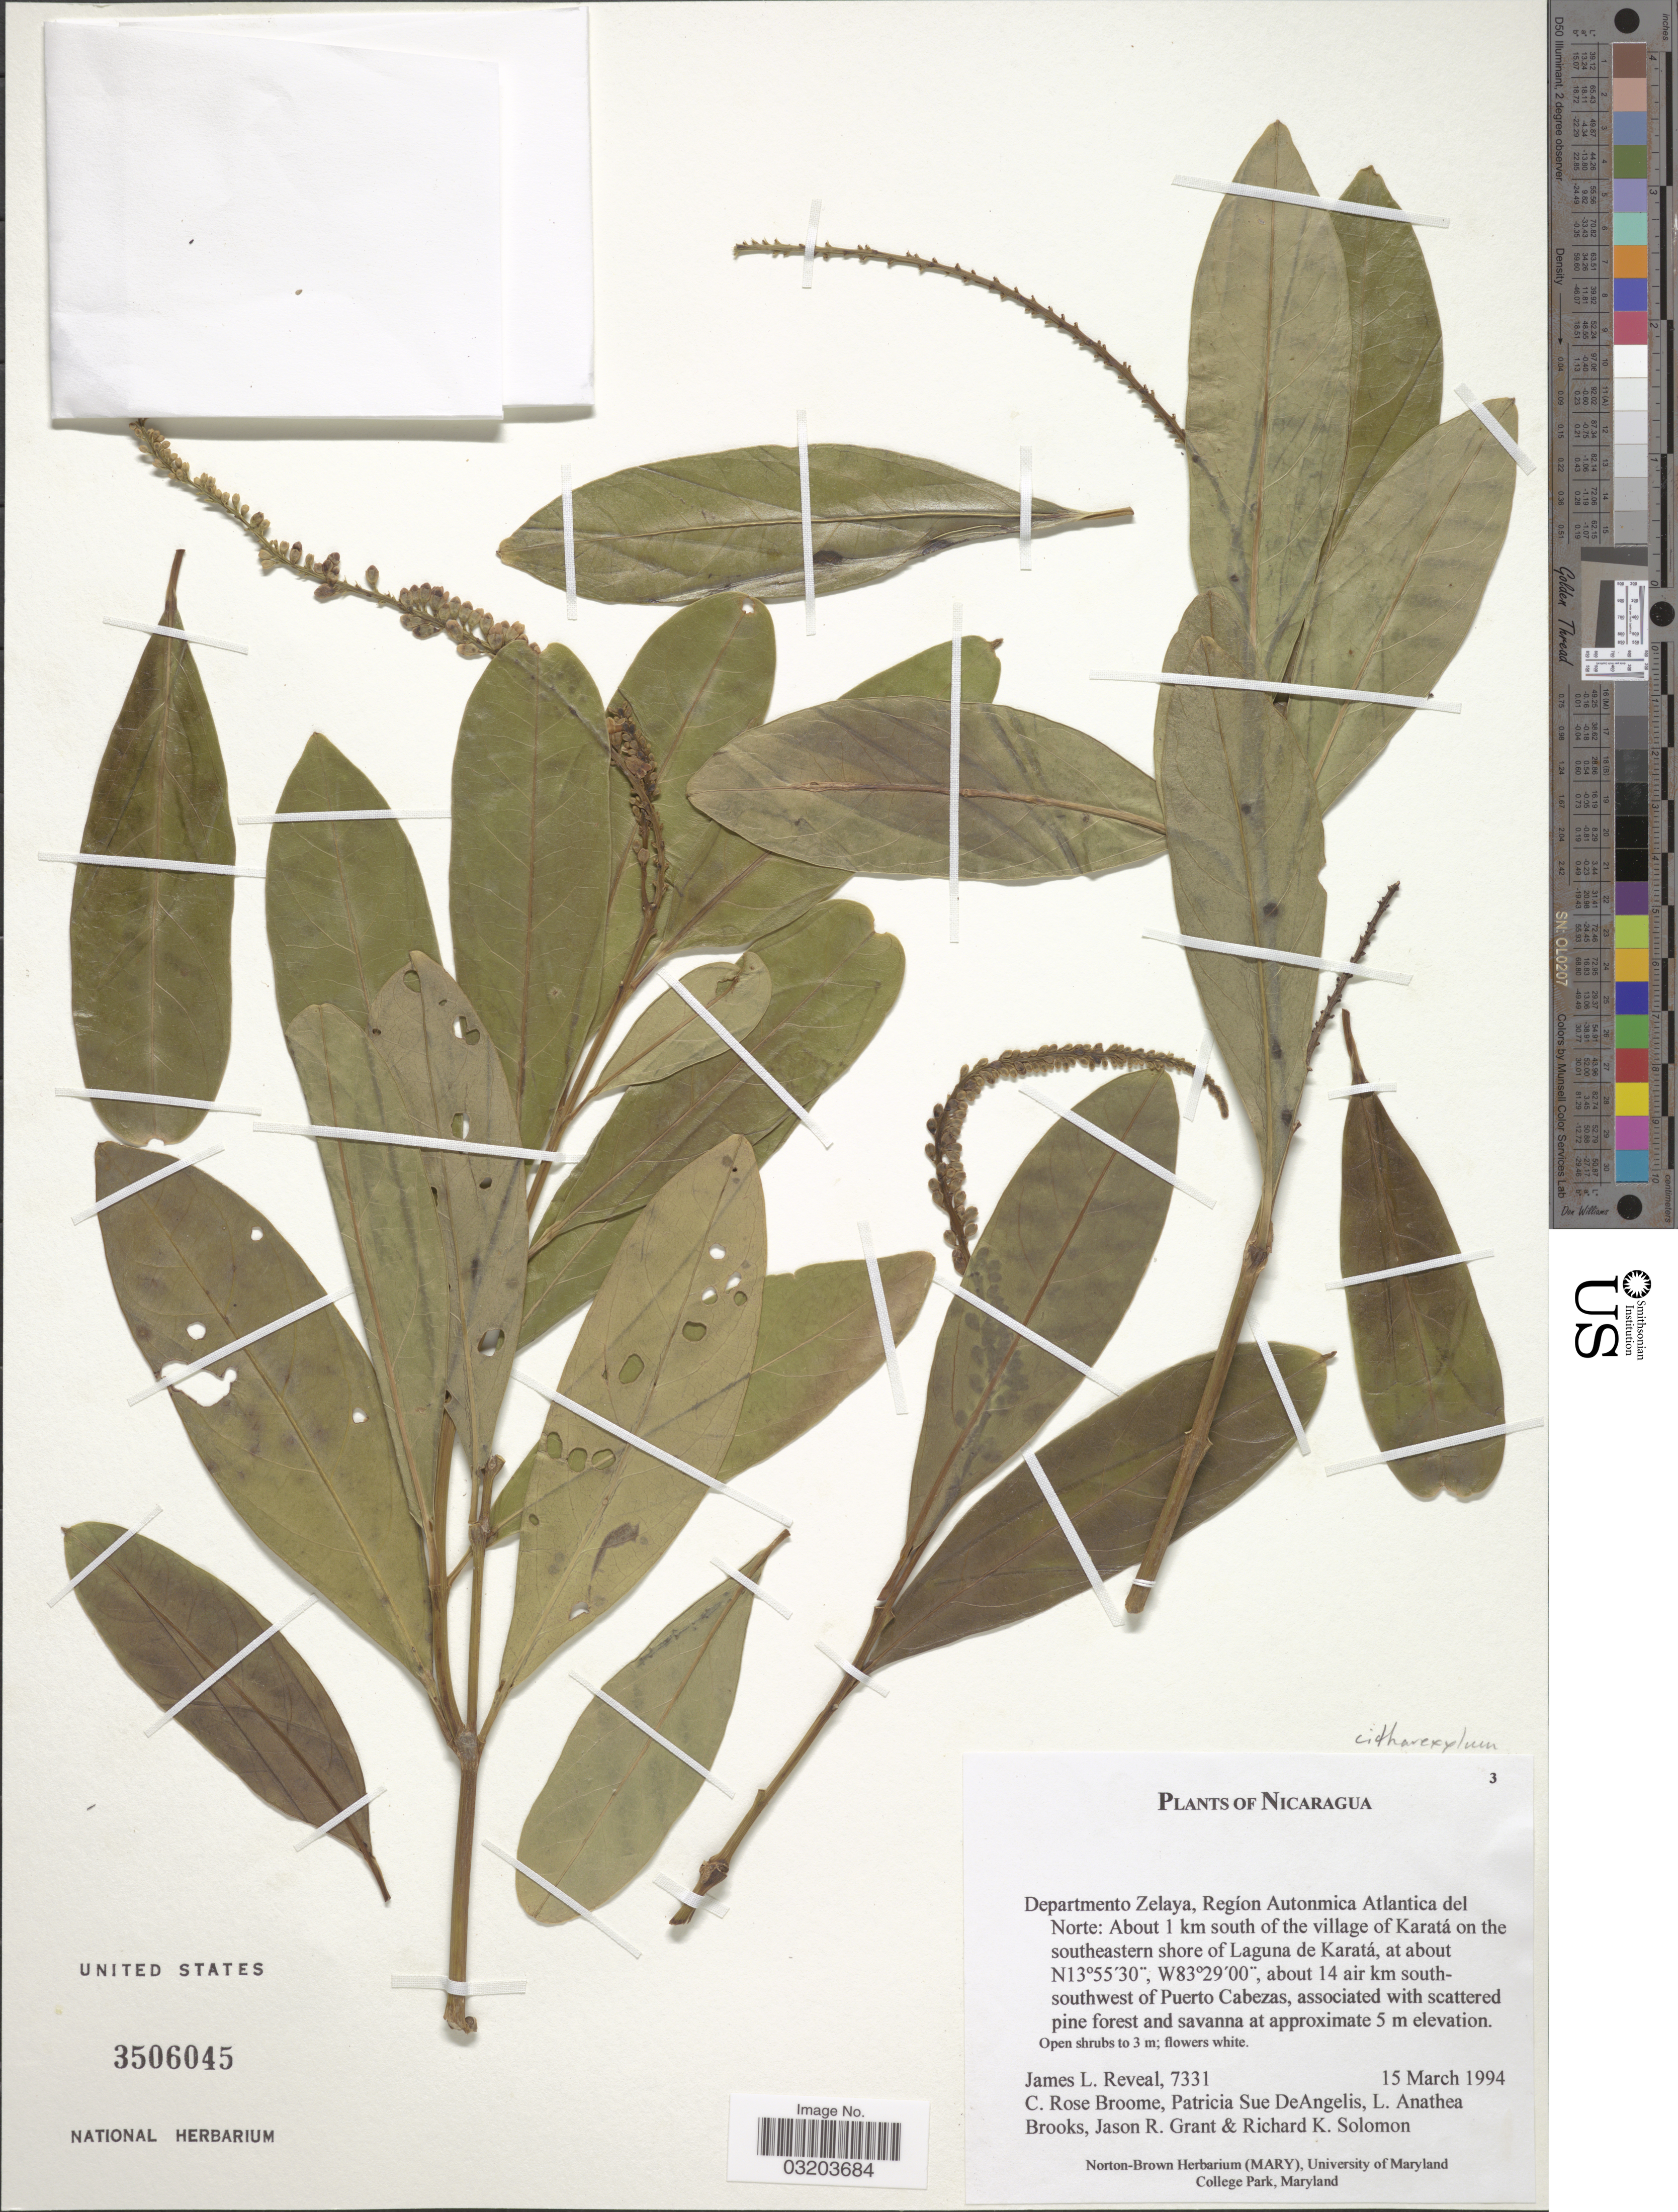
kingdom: Plantae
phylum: Tracheophyta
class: Magnoliopsida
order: Lamiales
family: Verbenaceae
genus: Citharexylum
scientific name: Citharexylum sp.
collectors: J. L. Reveal, C. R. Broome, P. DeAngelis, L. Brooks & et al.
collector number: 7331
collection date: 1994-03-15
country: Nicaragua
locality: Departmento Zelaya, Regíon Autonmica Atlantica del Norte: About 1 km south of the village of Karatá on the southeastern shore of Laguna de Karatá, about 14 air km south-southwest of Puerto Cabezas.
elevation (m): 5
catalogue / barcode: US 3506045